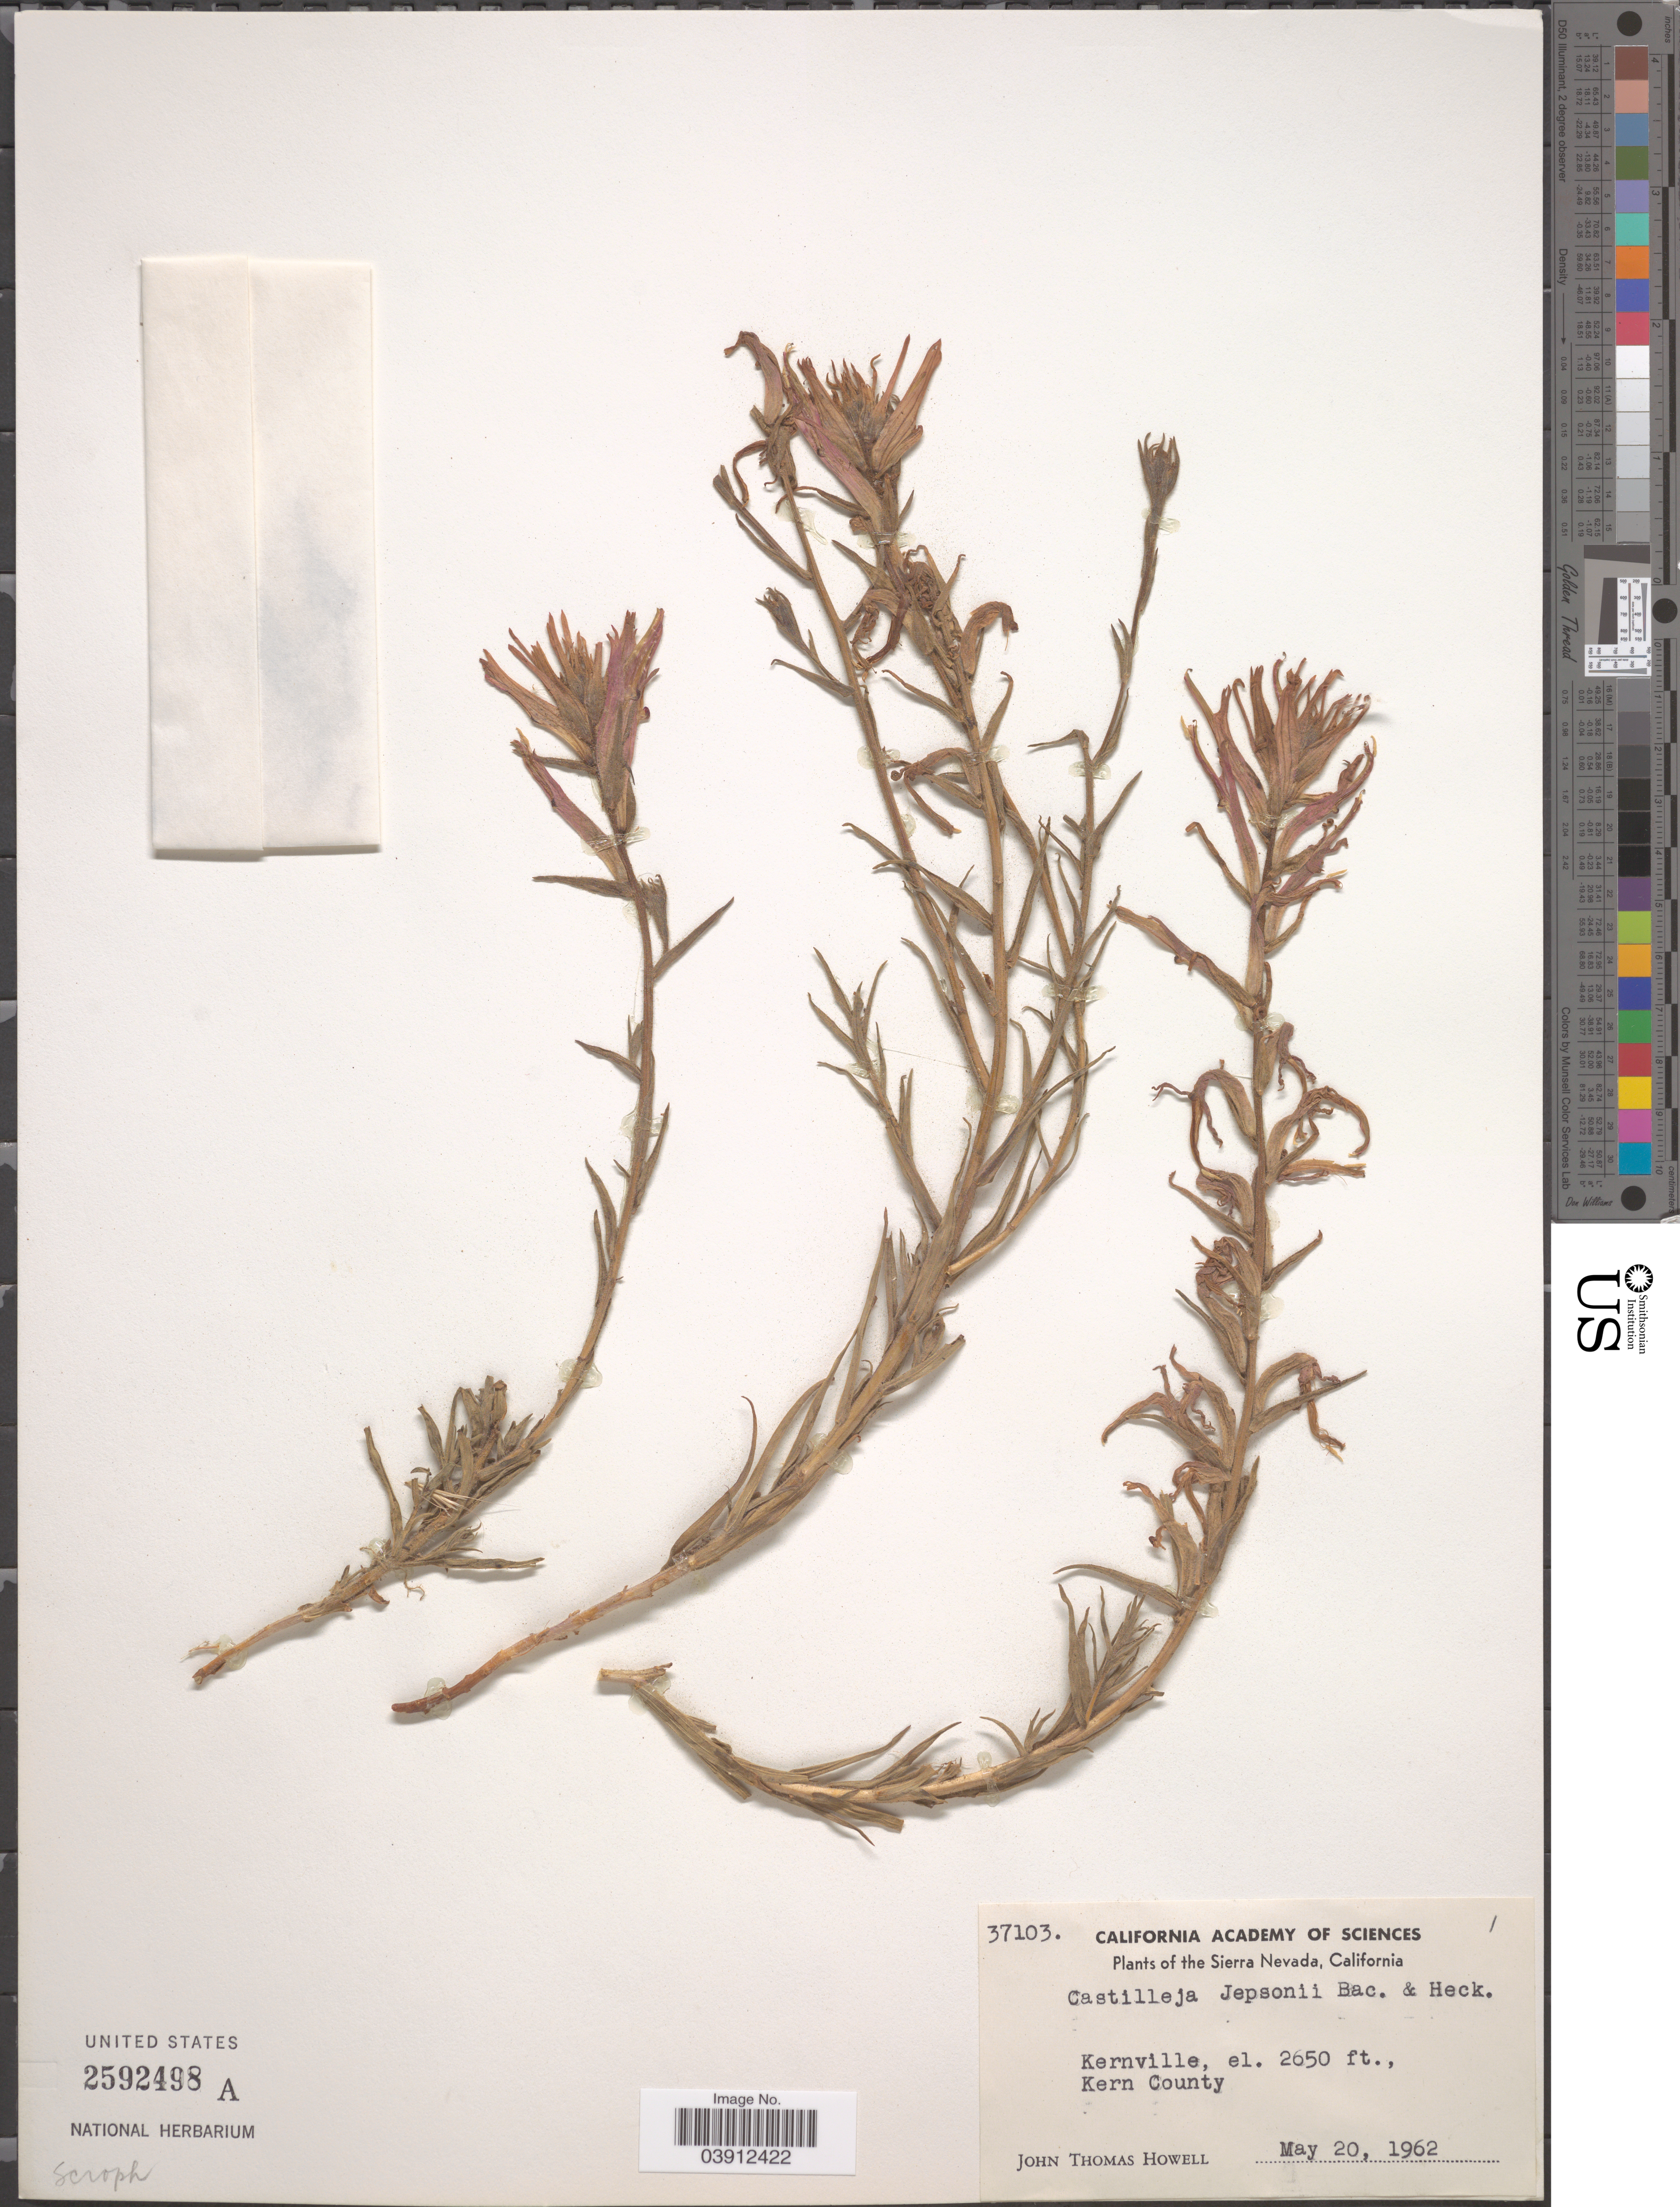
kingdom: Plantae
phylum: Tracheophyta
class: Magnoliopsida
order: Lamiales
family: Orobanchaceae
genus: Castilleja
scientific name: Castilleja jepsonii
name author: Bacig. & Heckard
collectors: J. T. Howell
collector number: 37103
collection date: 1962-05-20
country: United States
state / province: California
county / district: Kern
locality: Sierra Nevada. Kernville, Kern County.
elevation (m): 808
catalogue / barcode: US 2592498A